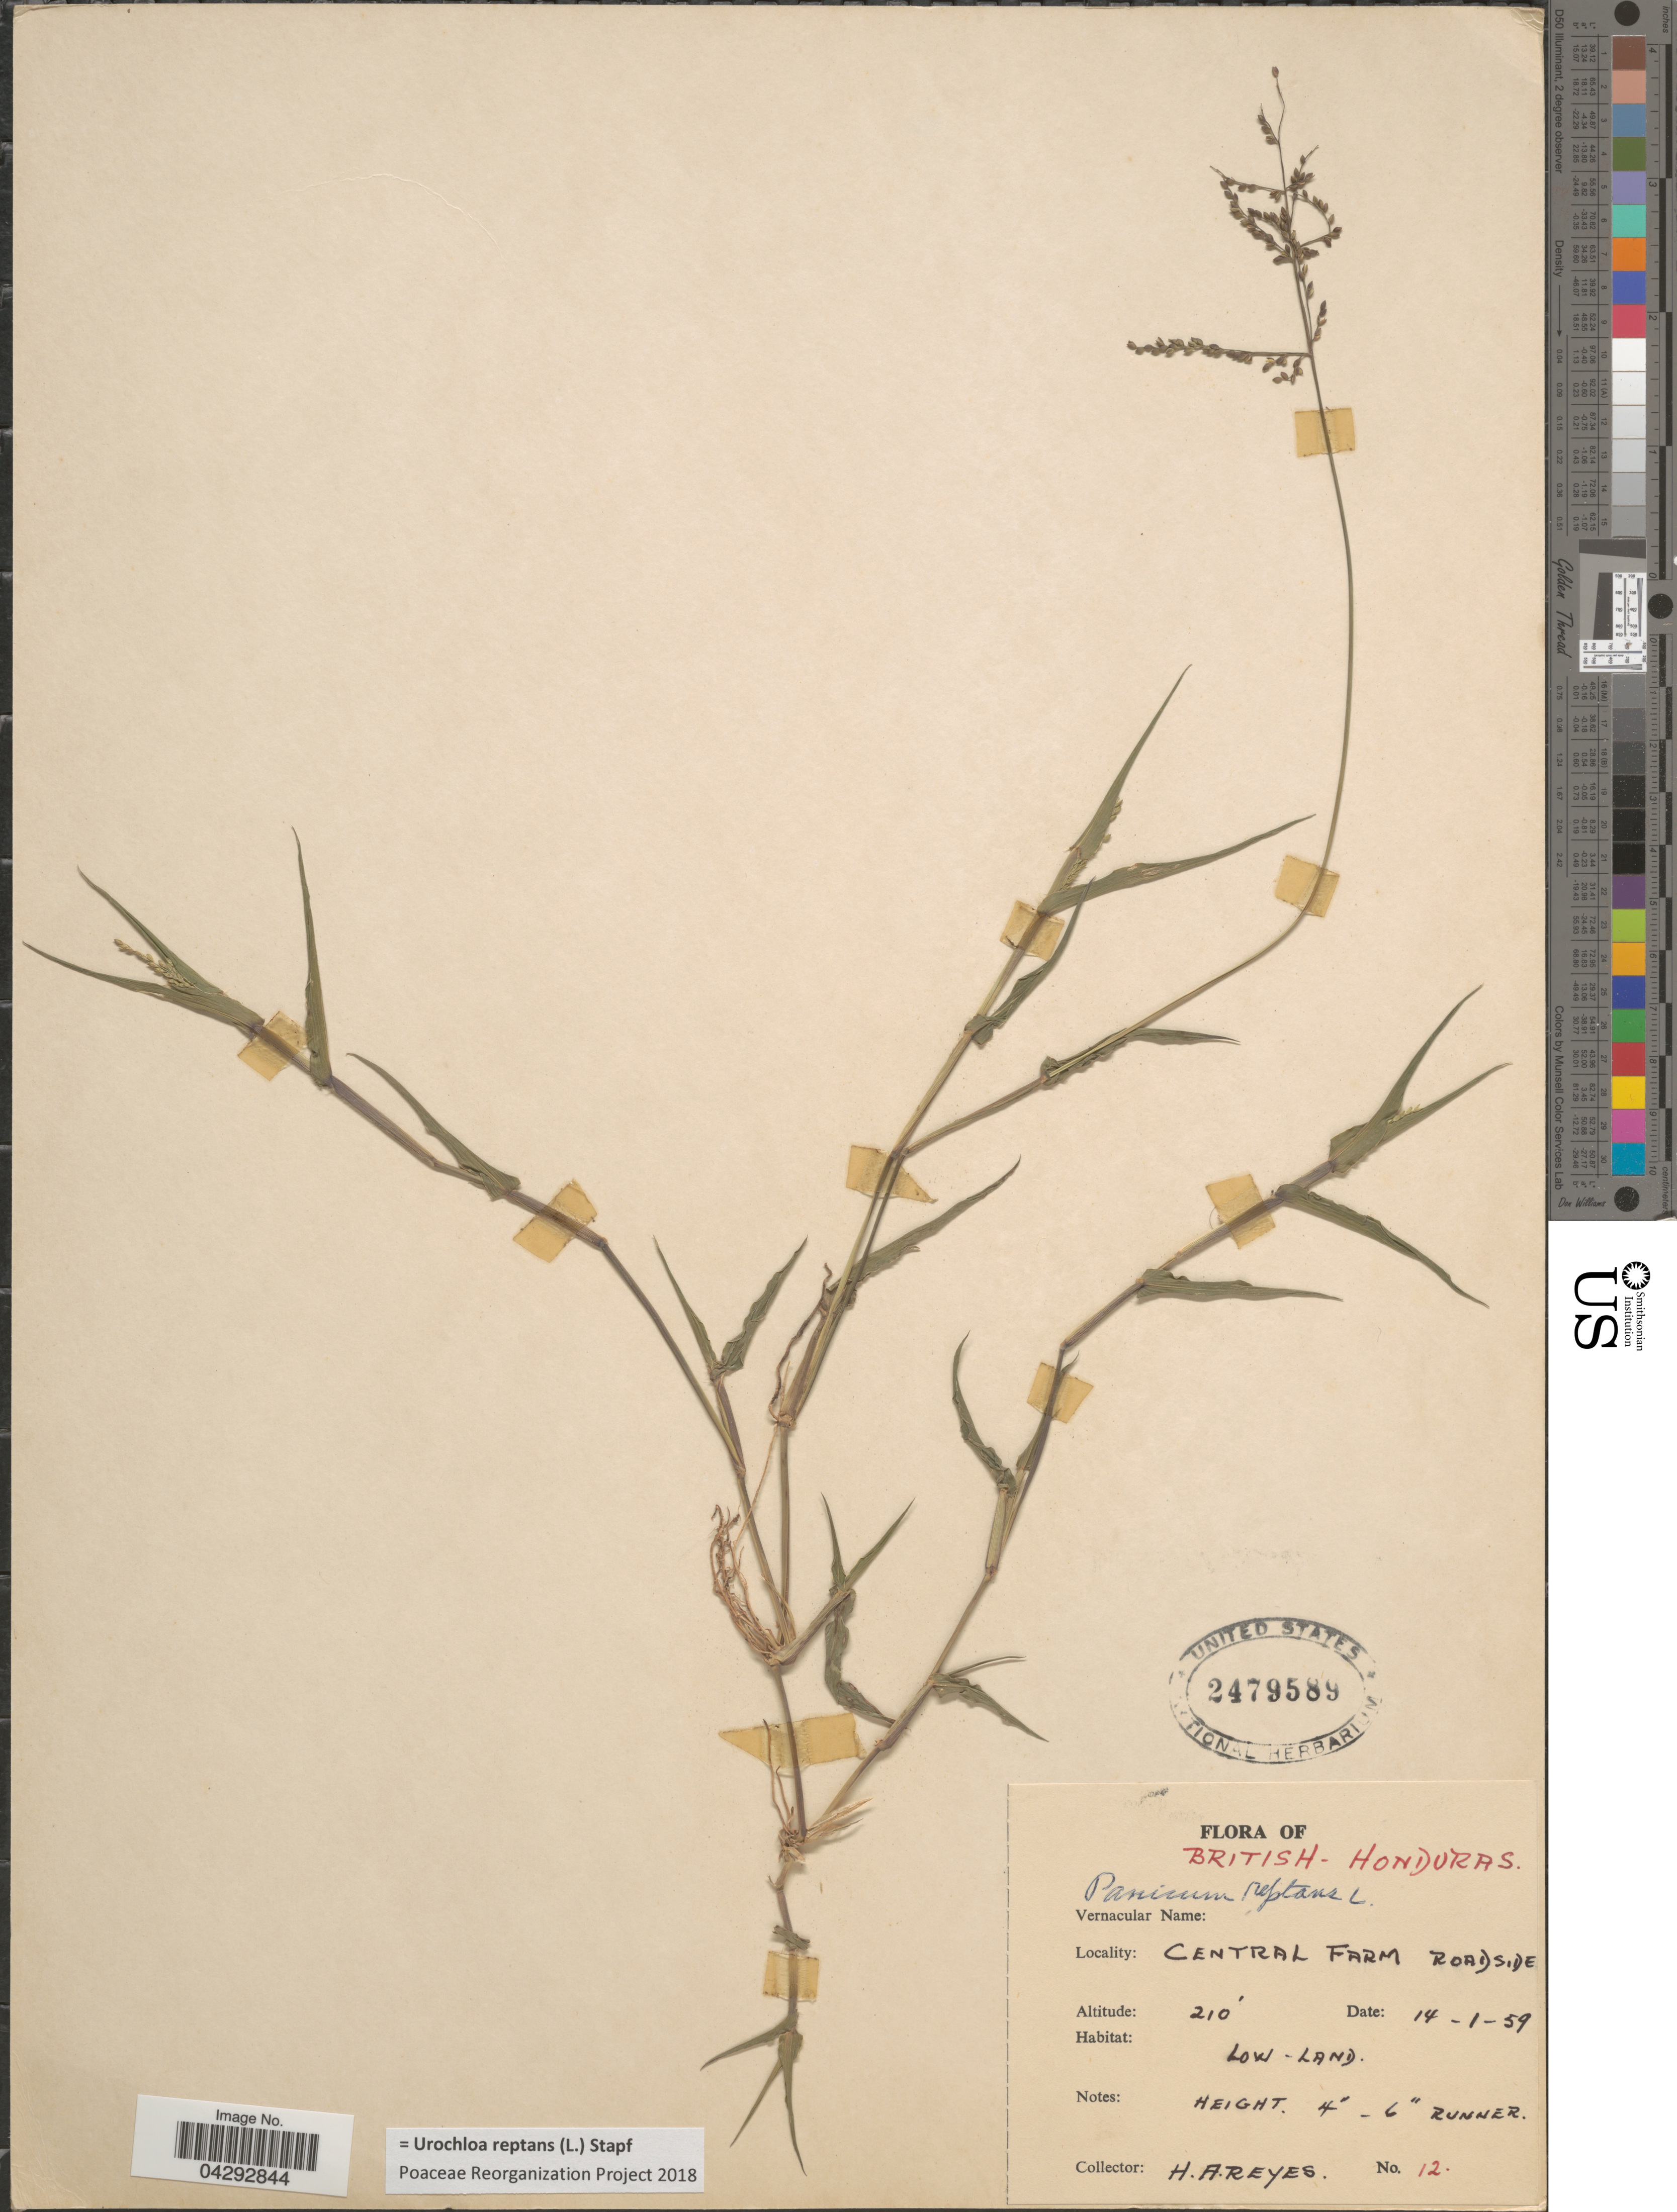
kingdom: Plantae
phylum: Tracheophyta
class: Liliopsida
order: Poales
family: Poaceae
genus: Urochloa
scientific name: Urochloa reptans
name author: (L.) Stapf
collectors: H. Reyes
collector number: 12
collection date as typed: Transcribed d/m/y: 14/1/59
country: Belize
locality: British- Honduras. Central Farm Roadside.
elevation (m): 64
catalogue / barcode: US 2479589